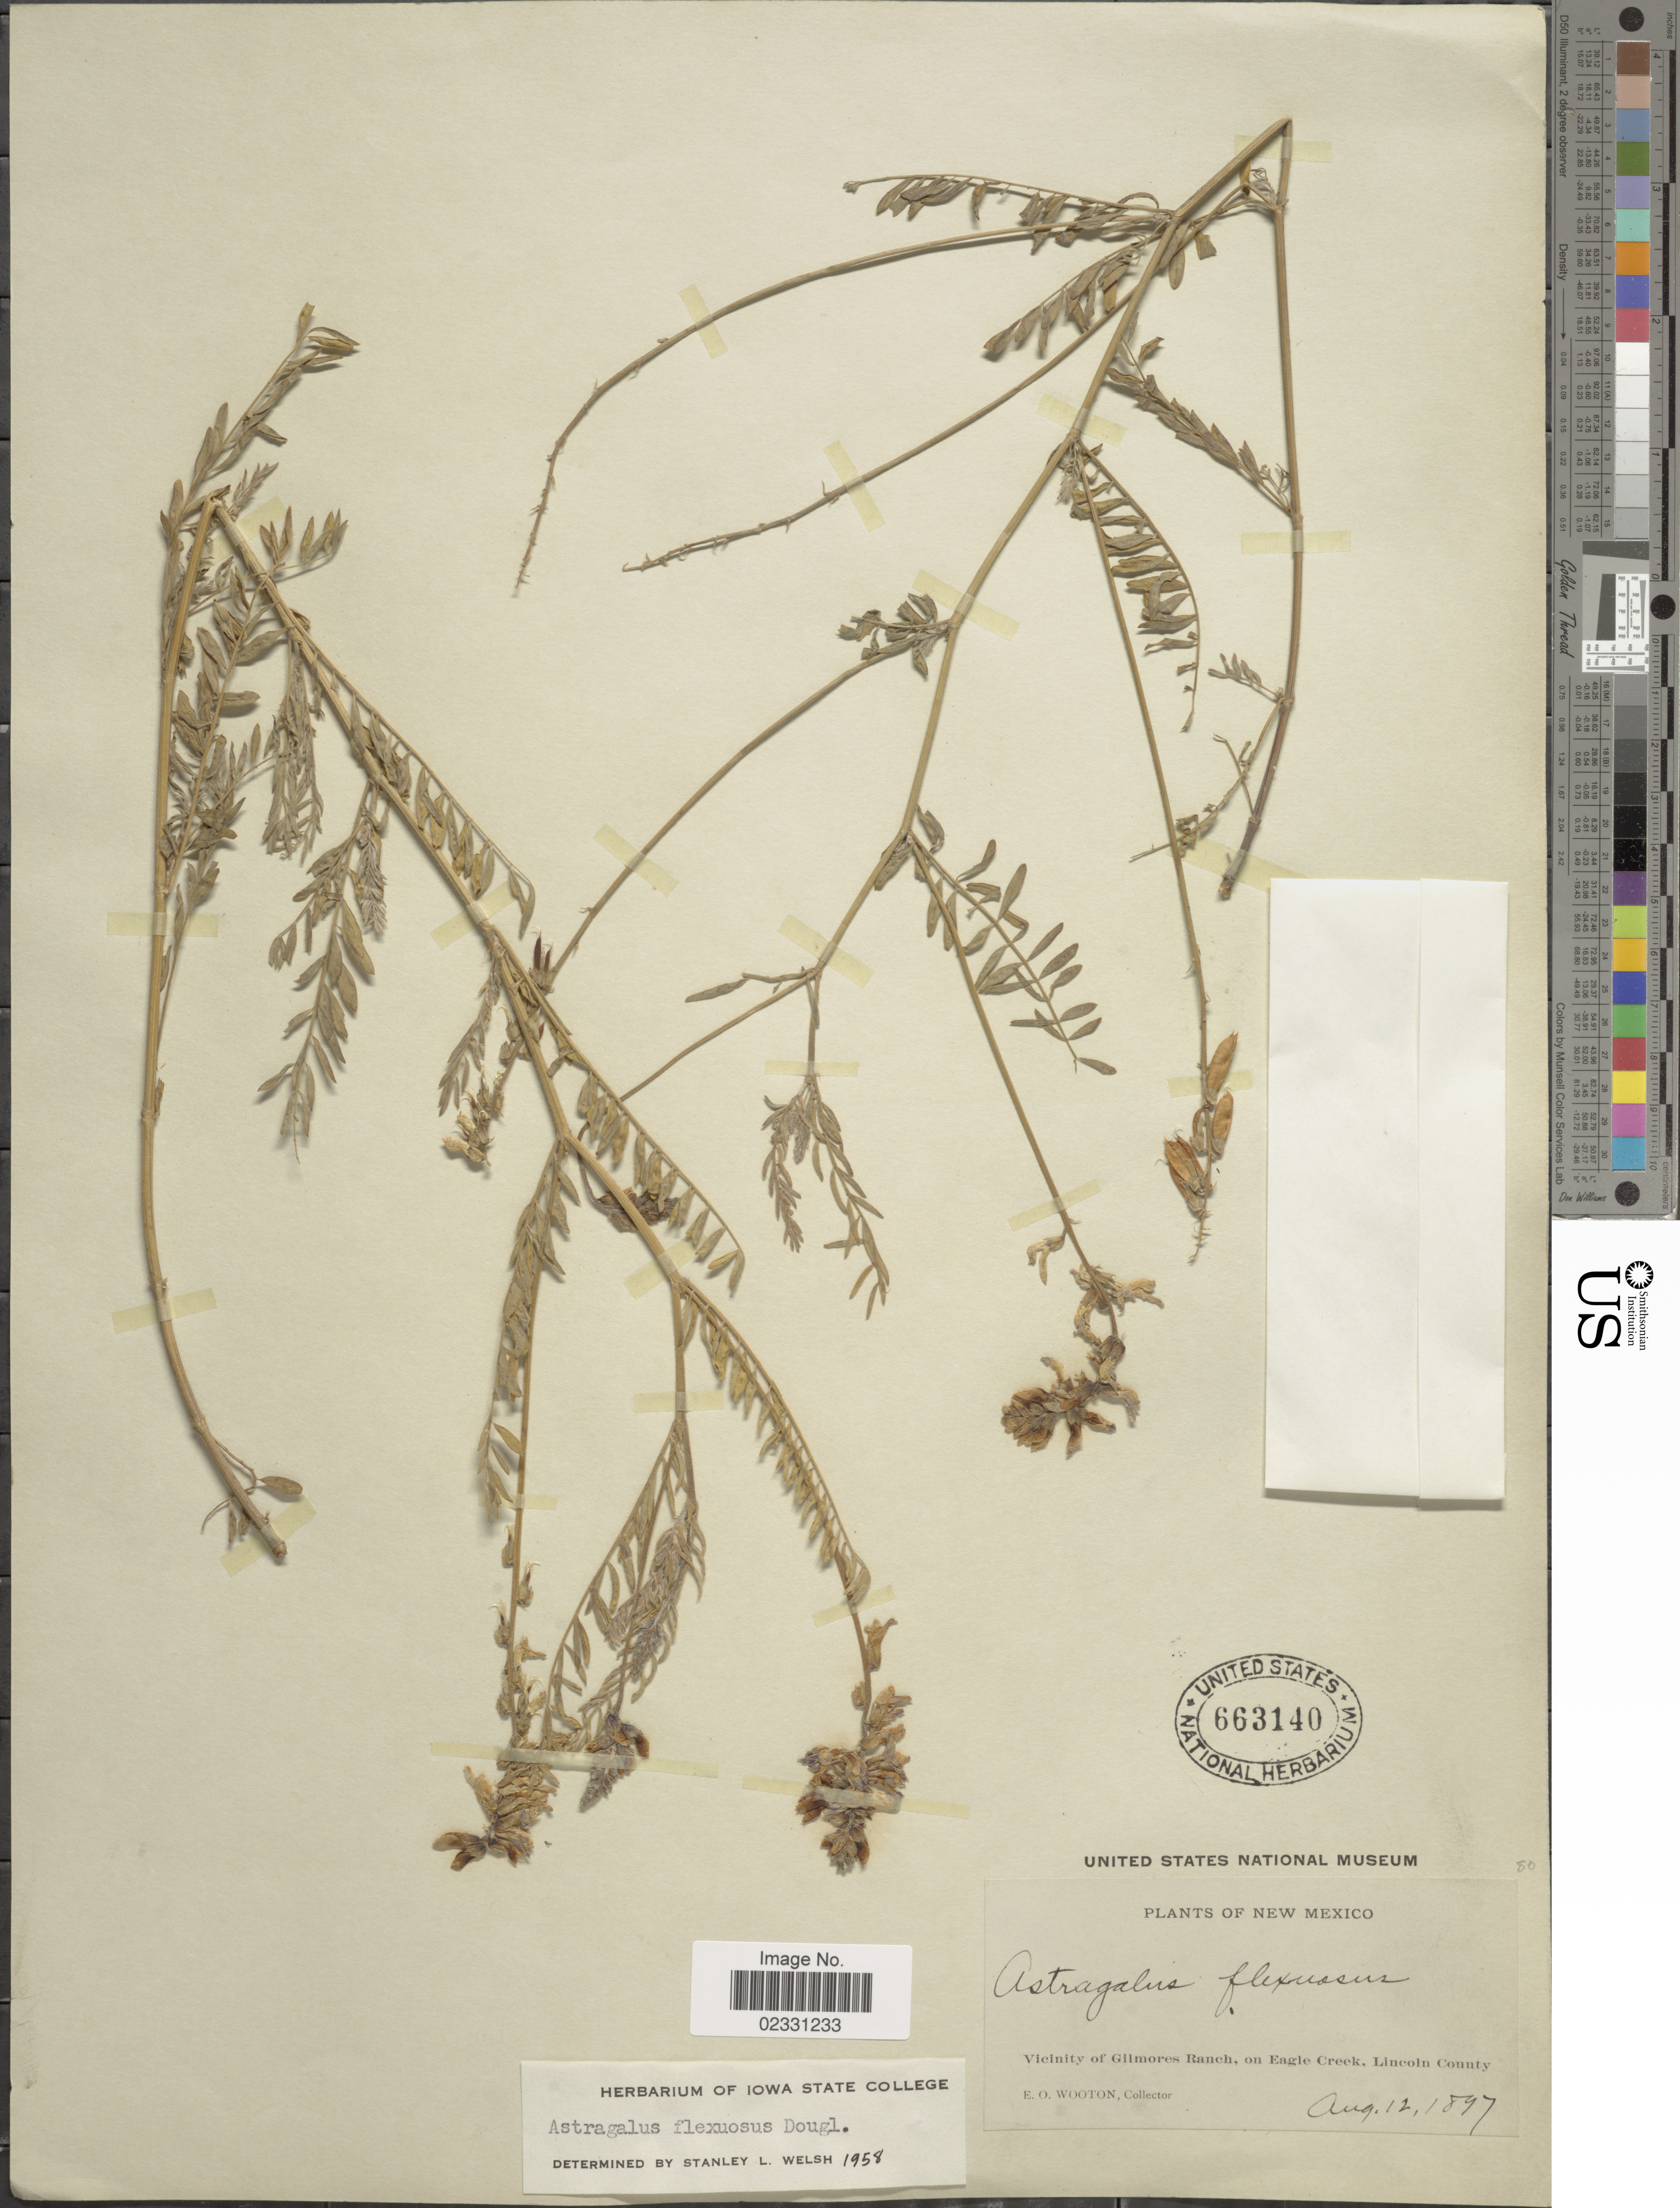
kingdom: Plantae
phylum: Tracheophyta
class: Magnoliopsida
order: Fabales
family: Fabaceae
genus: Astragalus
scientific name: Astragalus flexuosus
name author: (Hook.) Douglas ex G. Don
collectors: E. O. Wooton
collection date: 1897-08-12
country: United States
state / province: New Mexico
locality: Vicinity of Gilmores Ranch, on Eagle Creek, Lincoln County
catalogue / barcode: US 663140